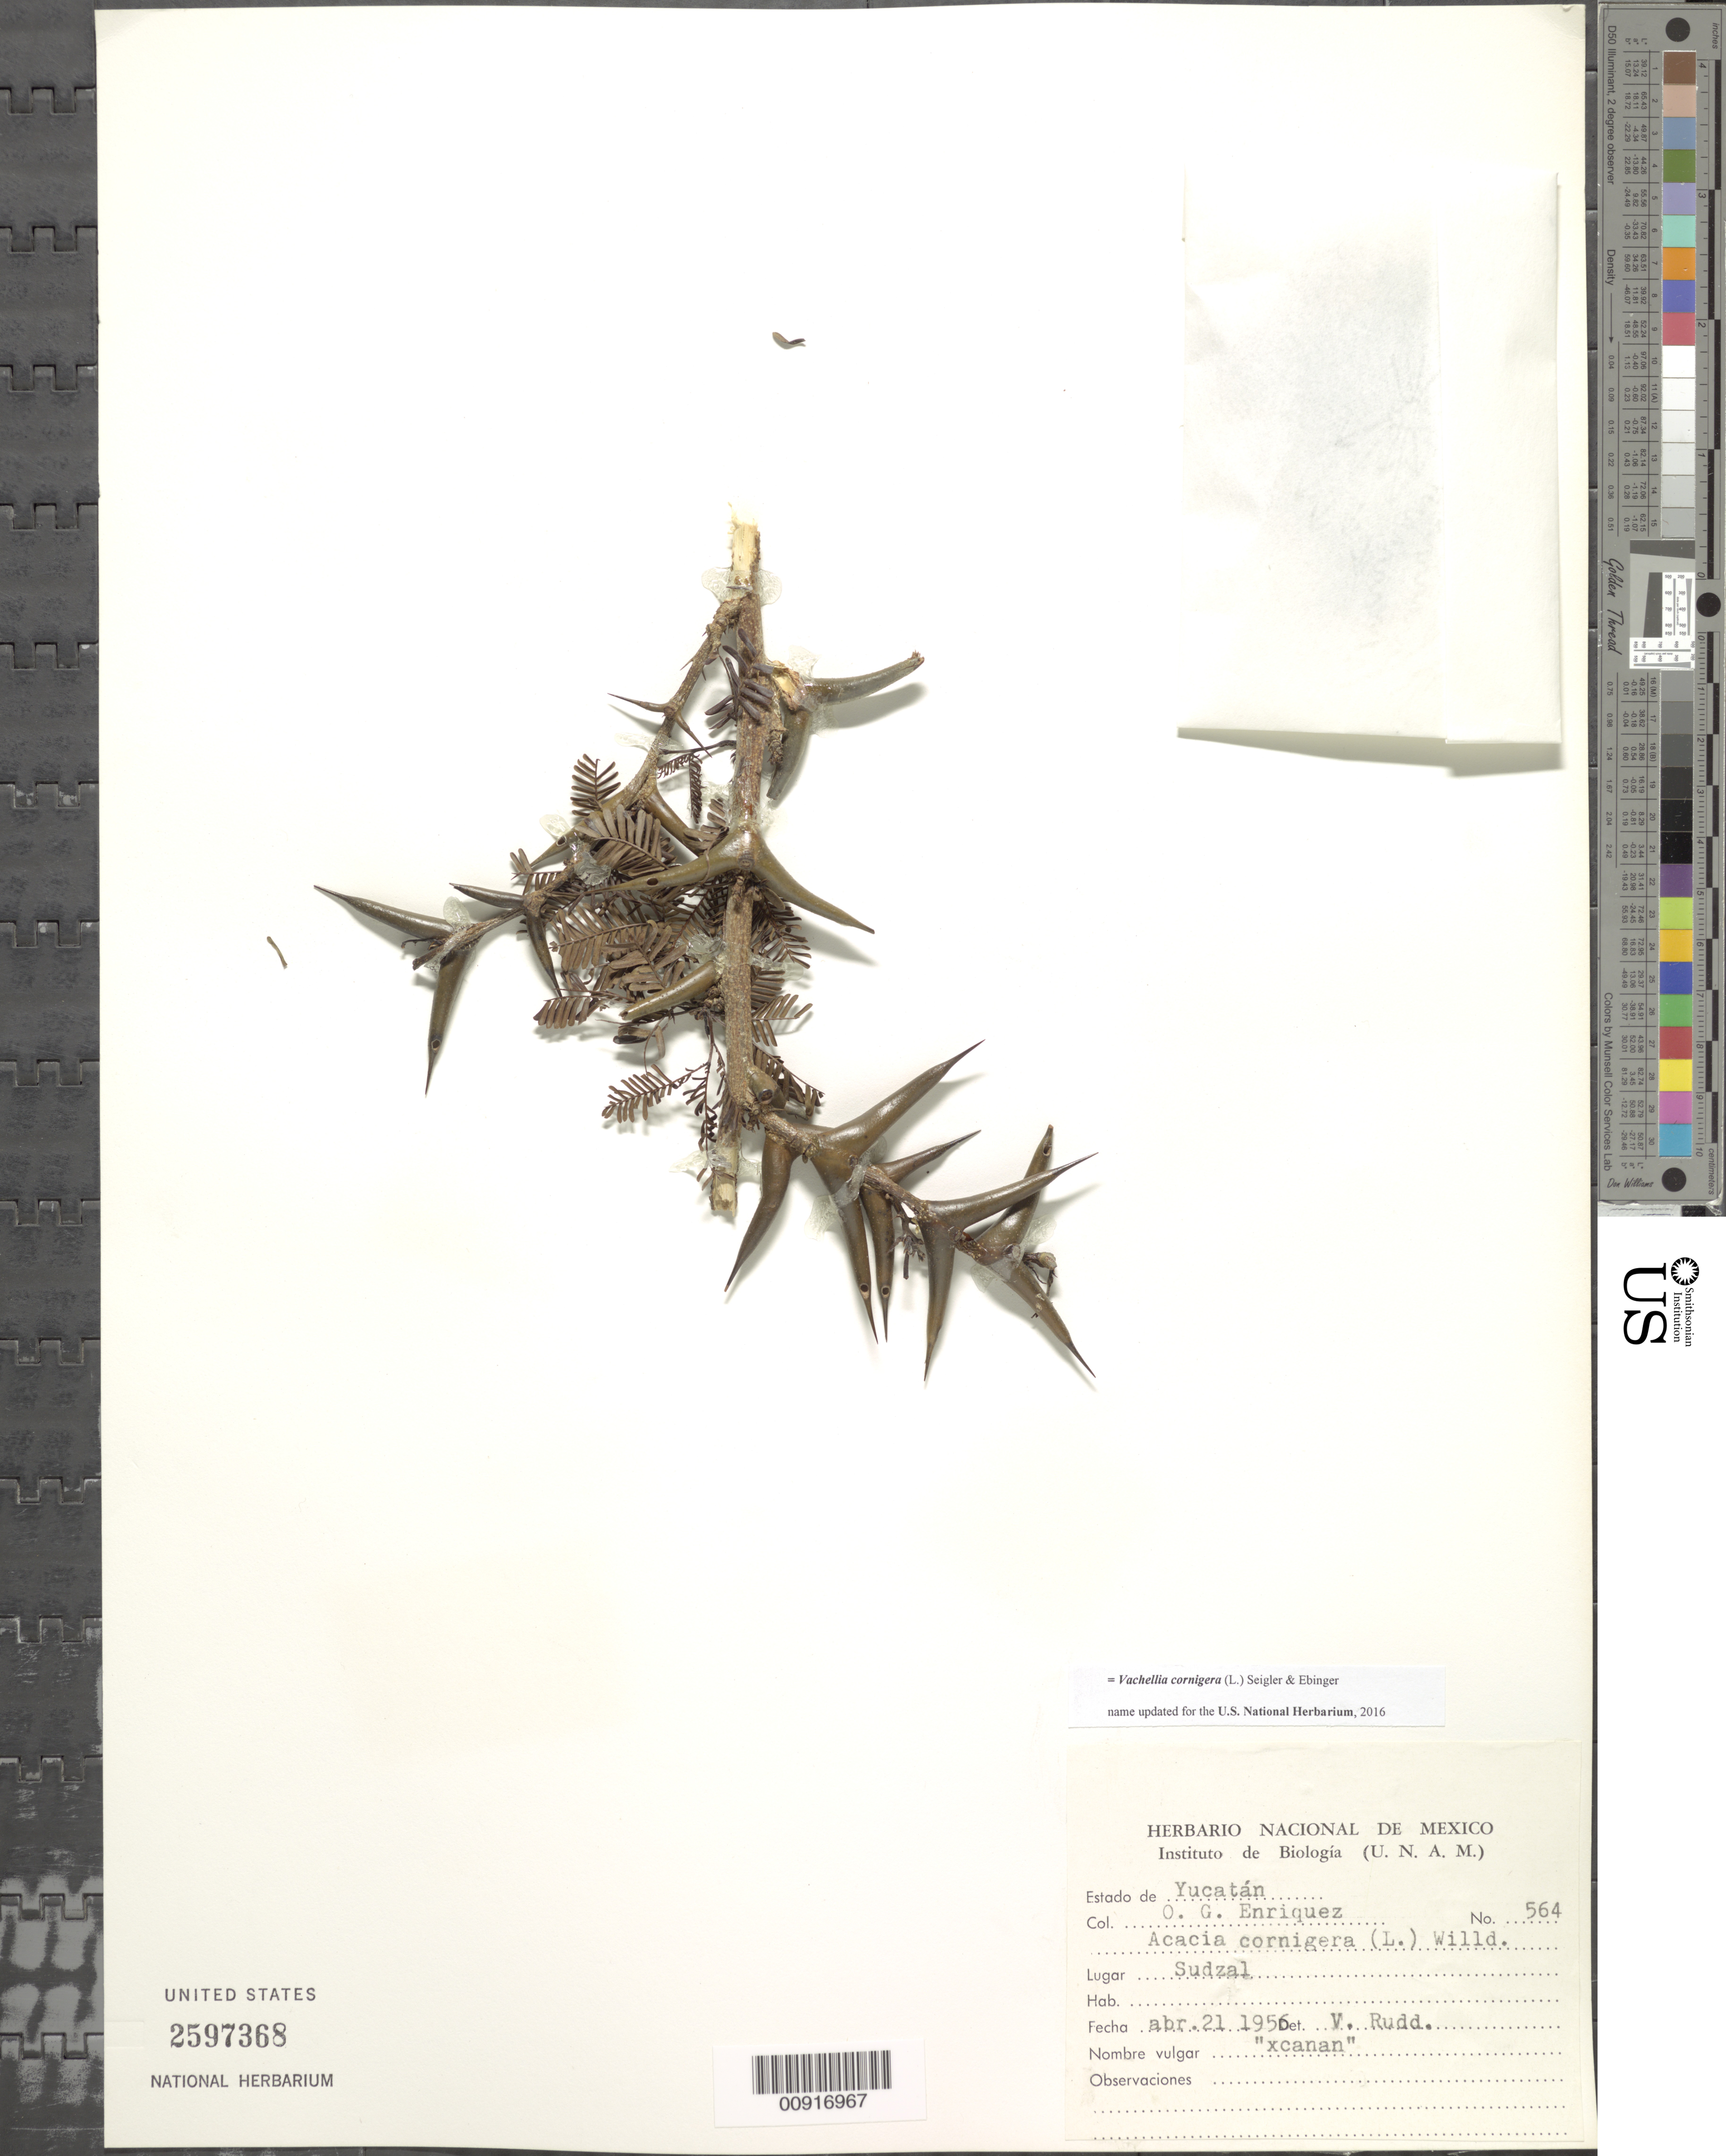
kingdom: Plantae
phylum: Tracheophyta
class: Magnoliopsida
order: Fabales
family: Fabaceae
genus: Vachellia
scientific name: Vachellia cornigera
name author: (L.) Seigler & Ebinger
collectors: O. Enriquez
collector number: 564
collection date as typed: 21 Apr 1956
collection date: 1956-04-21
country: Mexico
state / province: Yucatán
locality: Sudzal.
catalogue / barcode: US 2597368